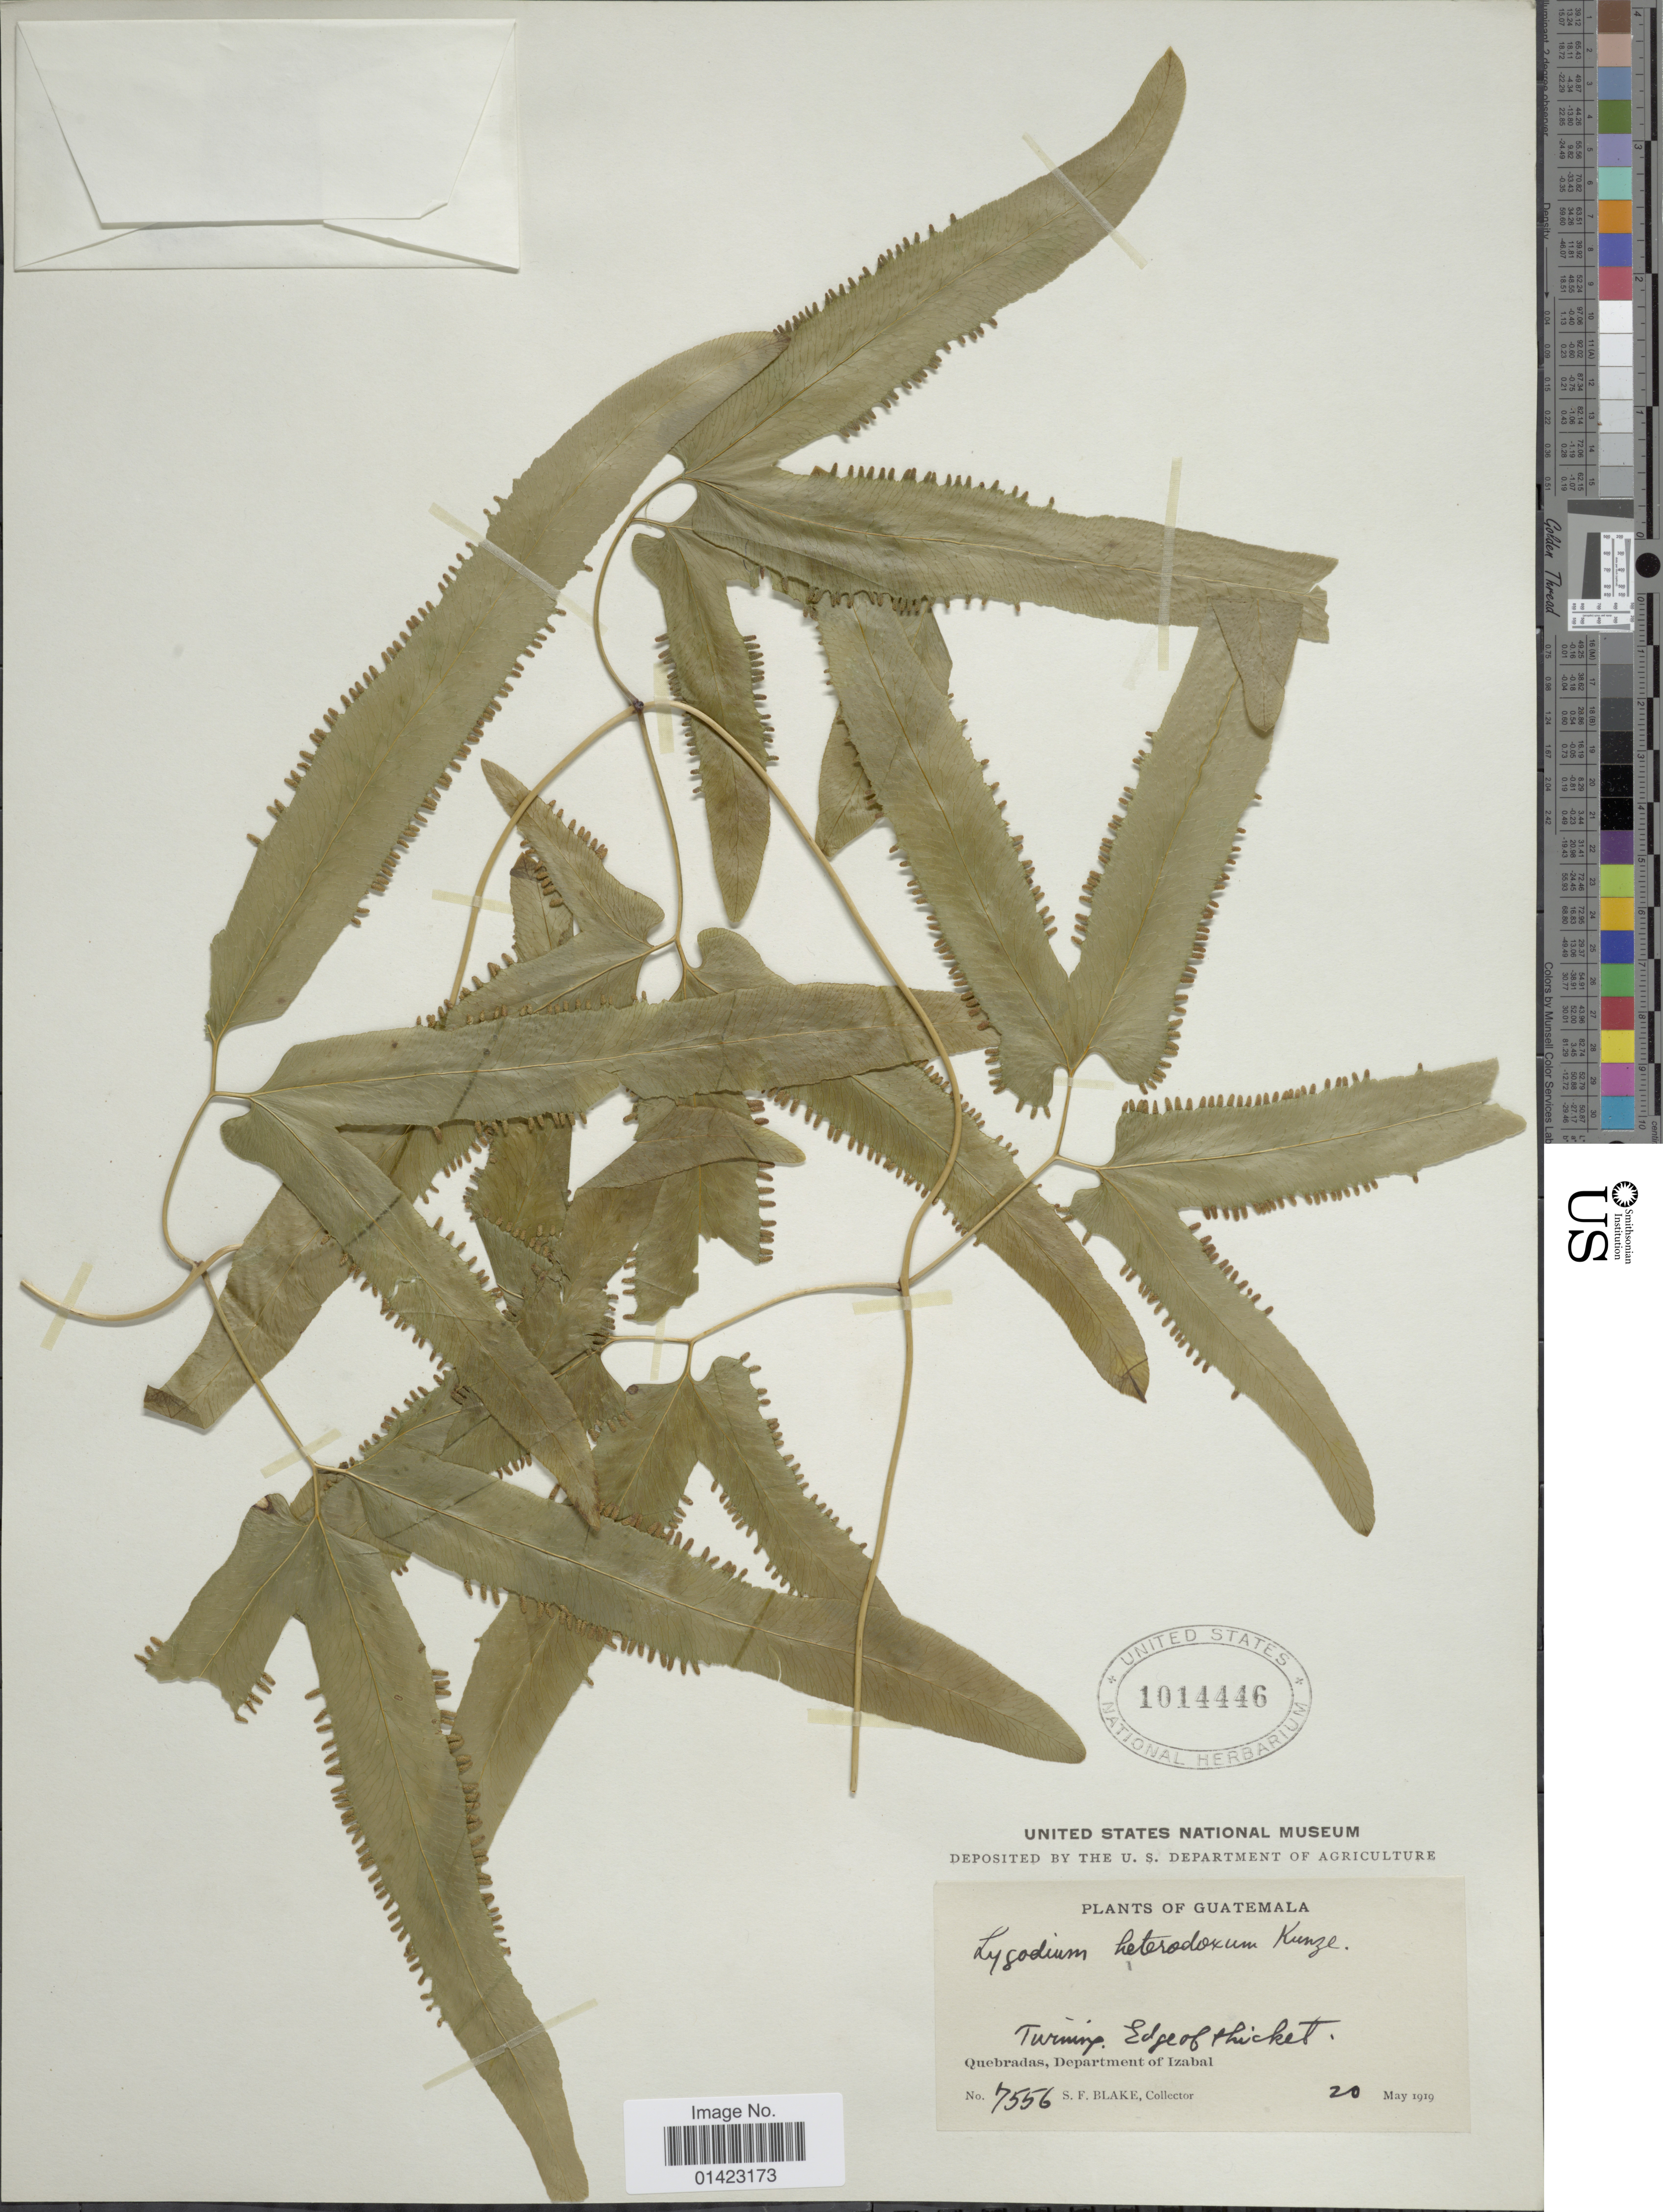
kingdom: Plantae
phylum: Tracheophyta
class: Polypodiopsida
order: Schizaeales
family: Lygodiaceae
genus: Lygodium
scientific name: Lygodium heterodoxum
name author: Kunze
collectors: S. Blake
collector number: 7556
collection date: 1919-05-20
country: Guatemala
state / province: Izabal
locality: Quebradas, Department of Izabal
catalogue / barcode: US 1014446